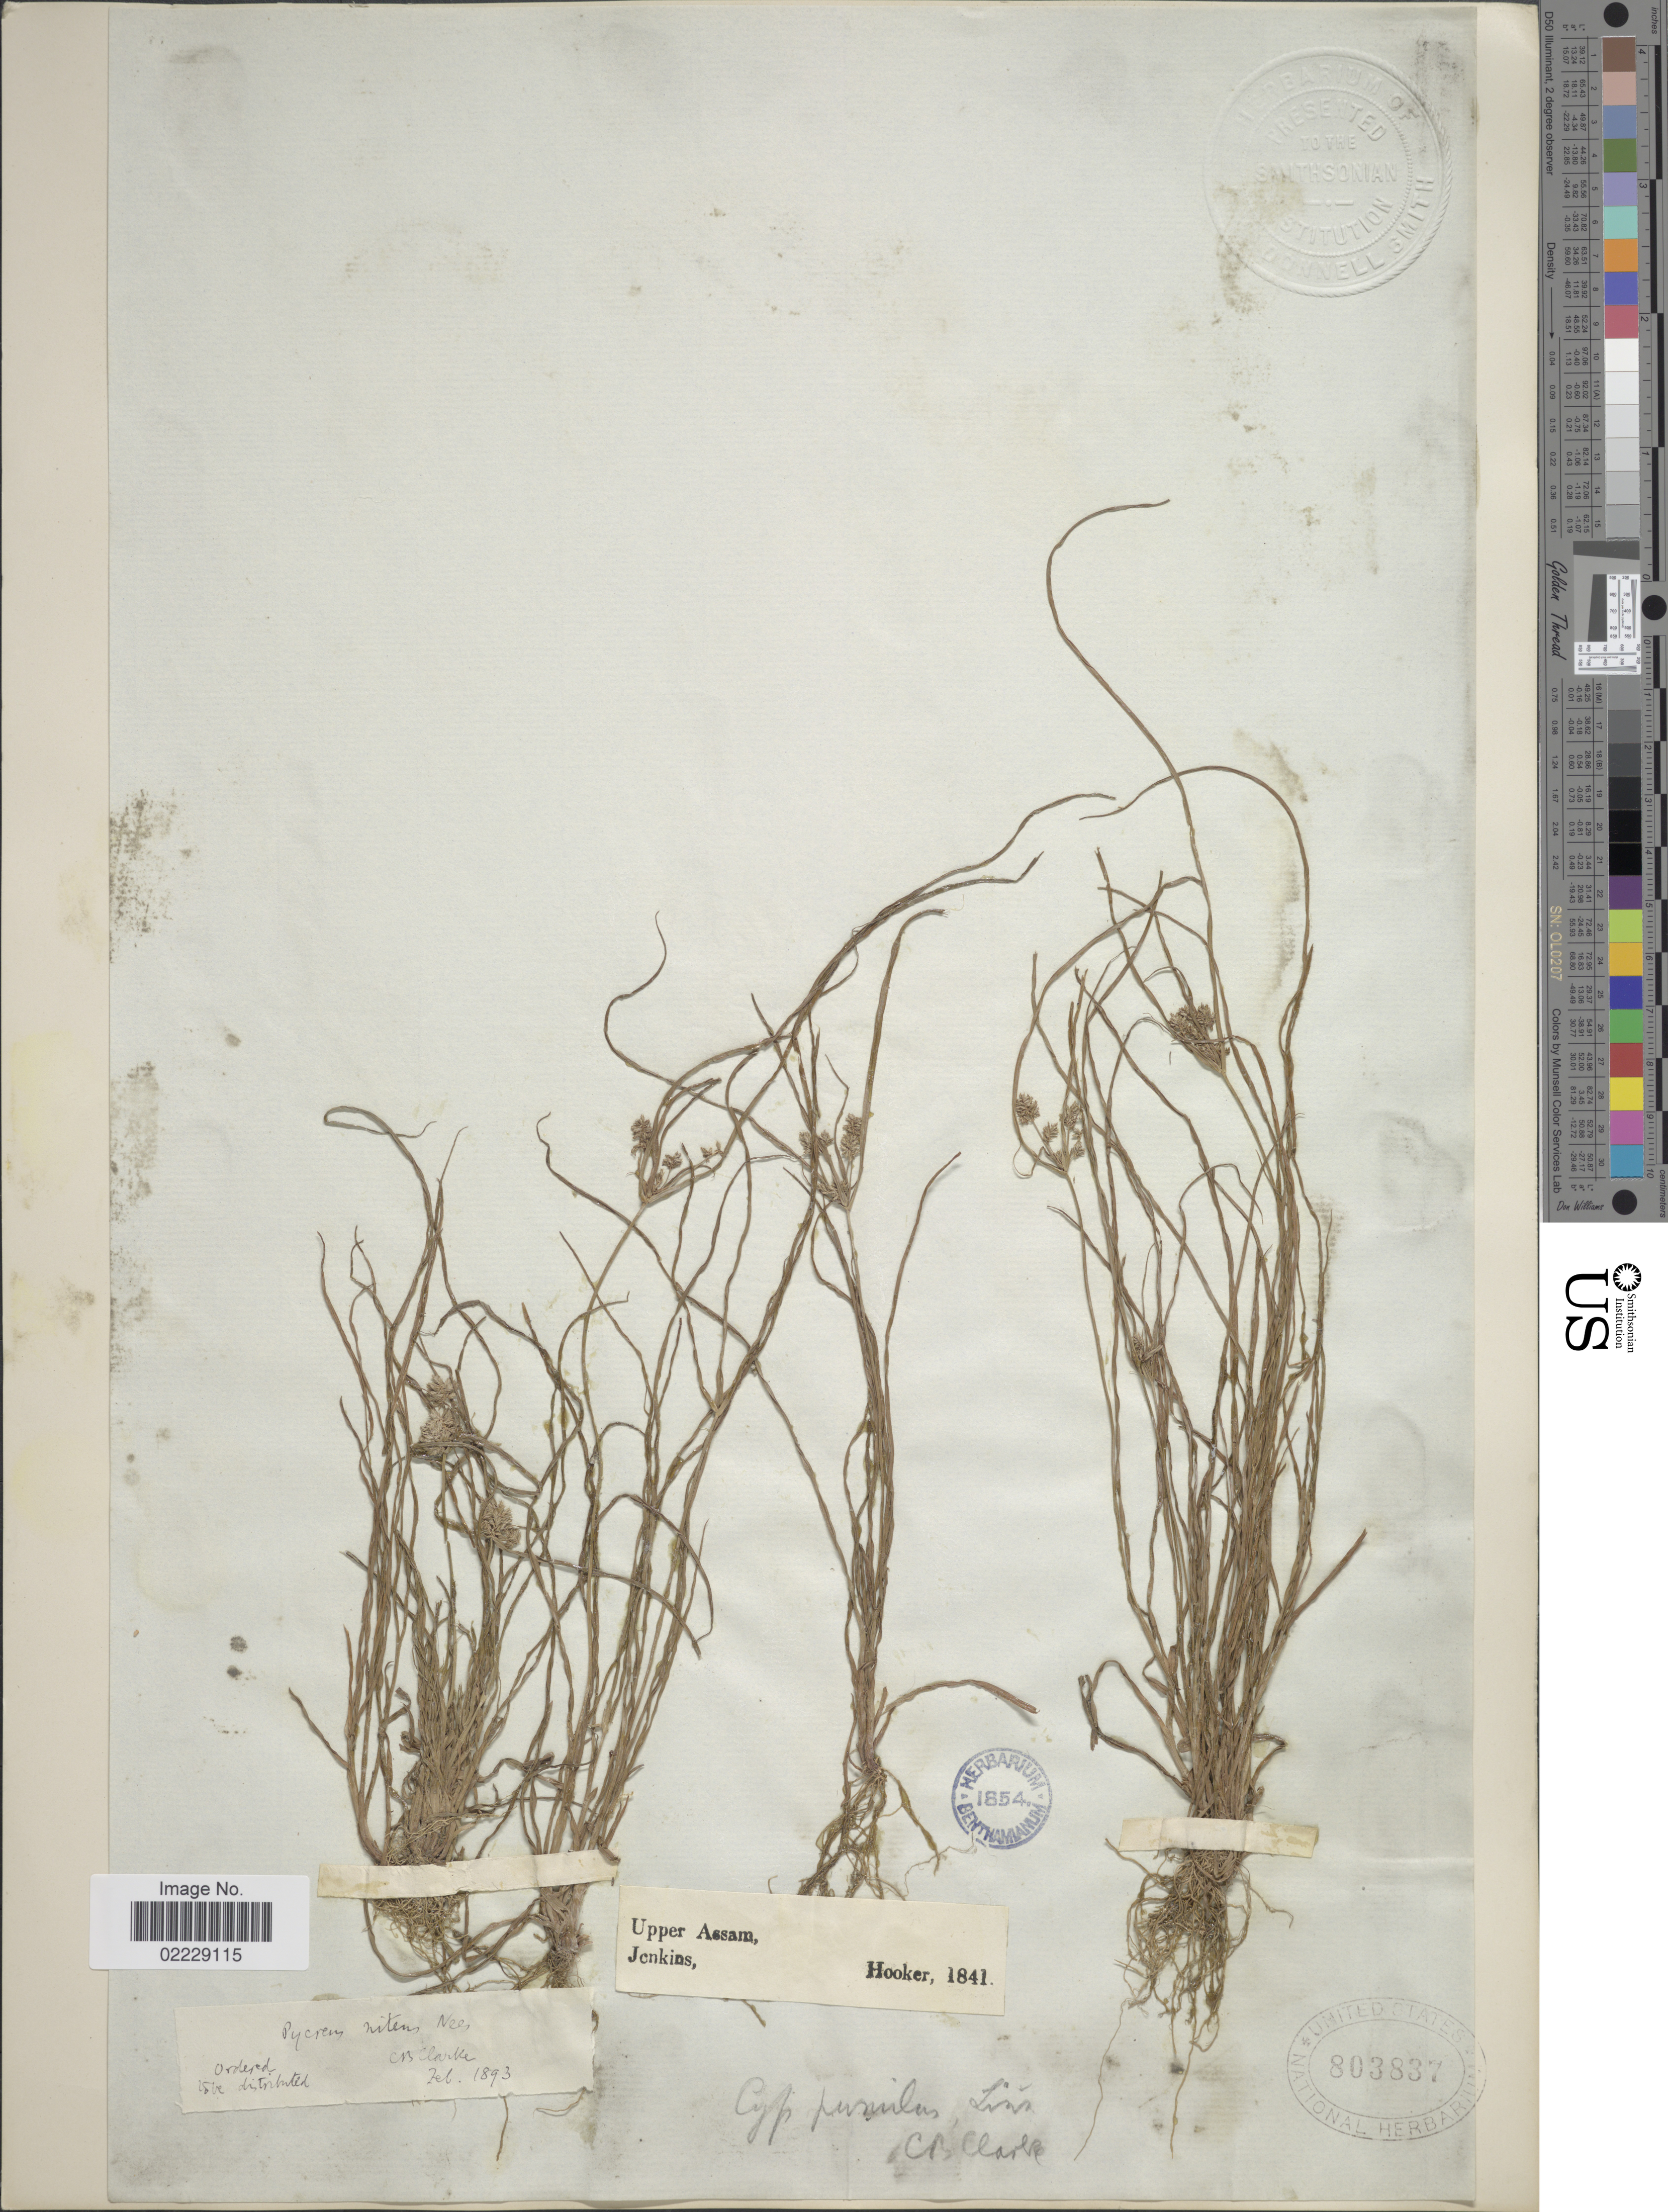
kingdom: Plantae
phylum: Tracheophyta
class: Liliopsida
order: Poales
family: Cyperaceae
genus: Cyperus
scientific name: Cyperus pumilus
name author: L.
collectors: -. Jenkins & -. Hooker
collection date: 1841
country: India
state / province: Assam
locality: Upper Assam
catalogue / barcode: US 803837